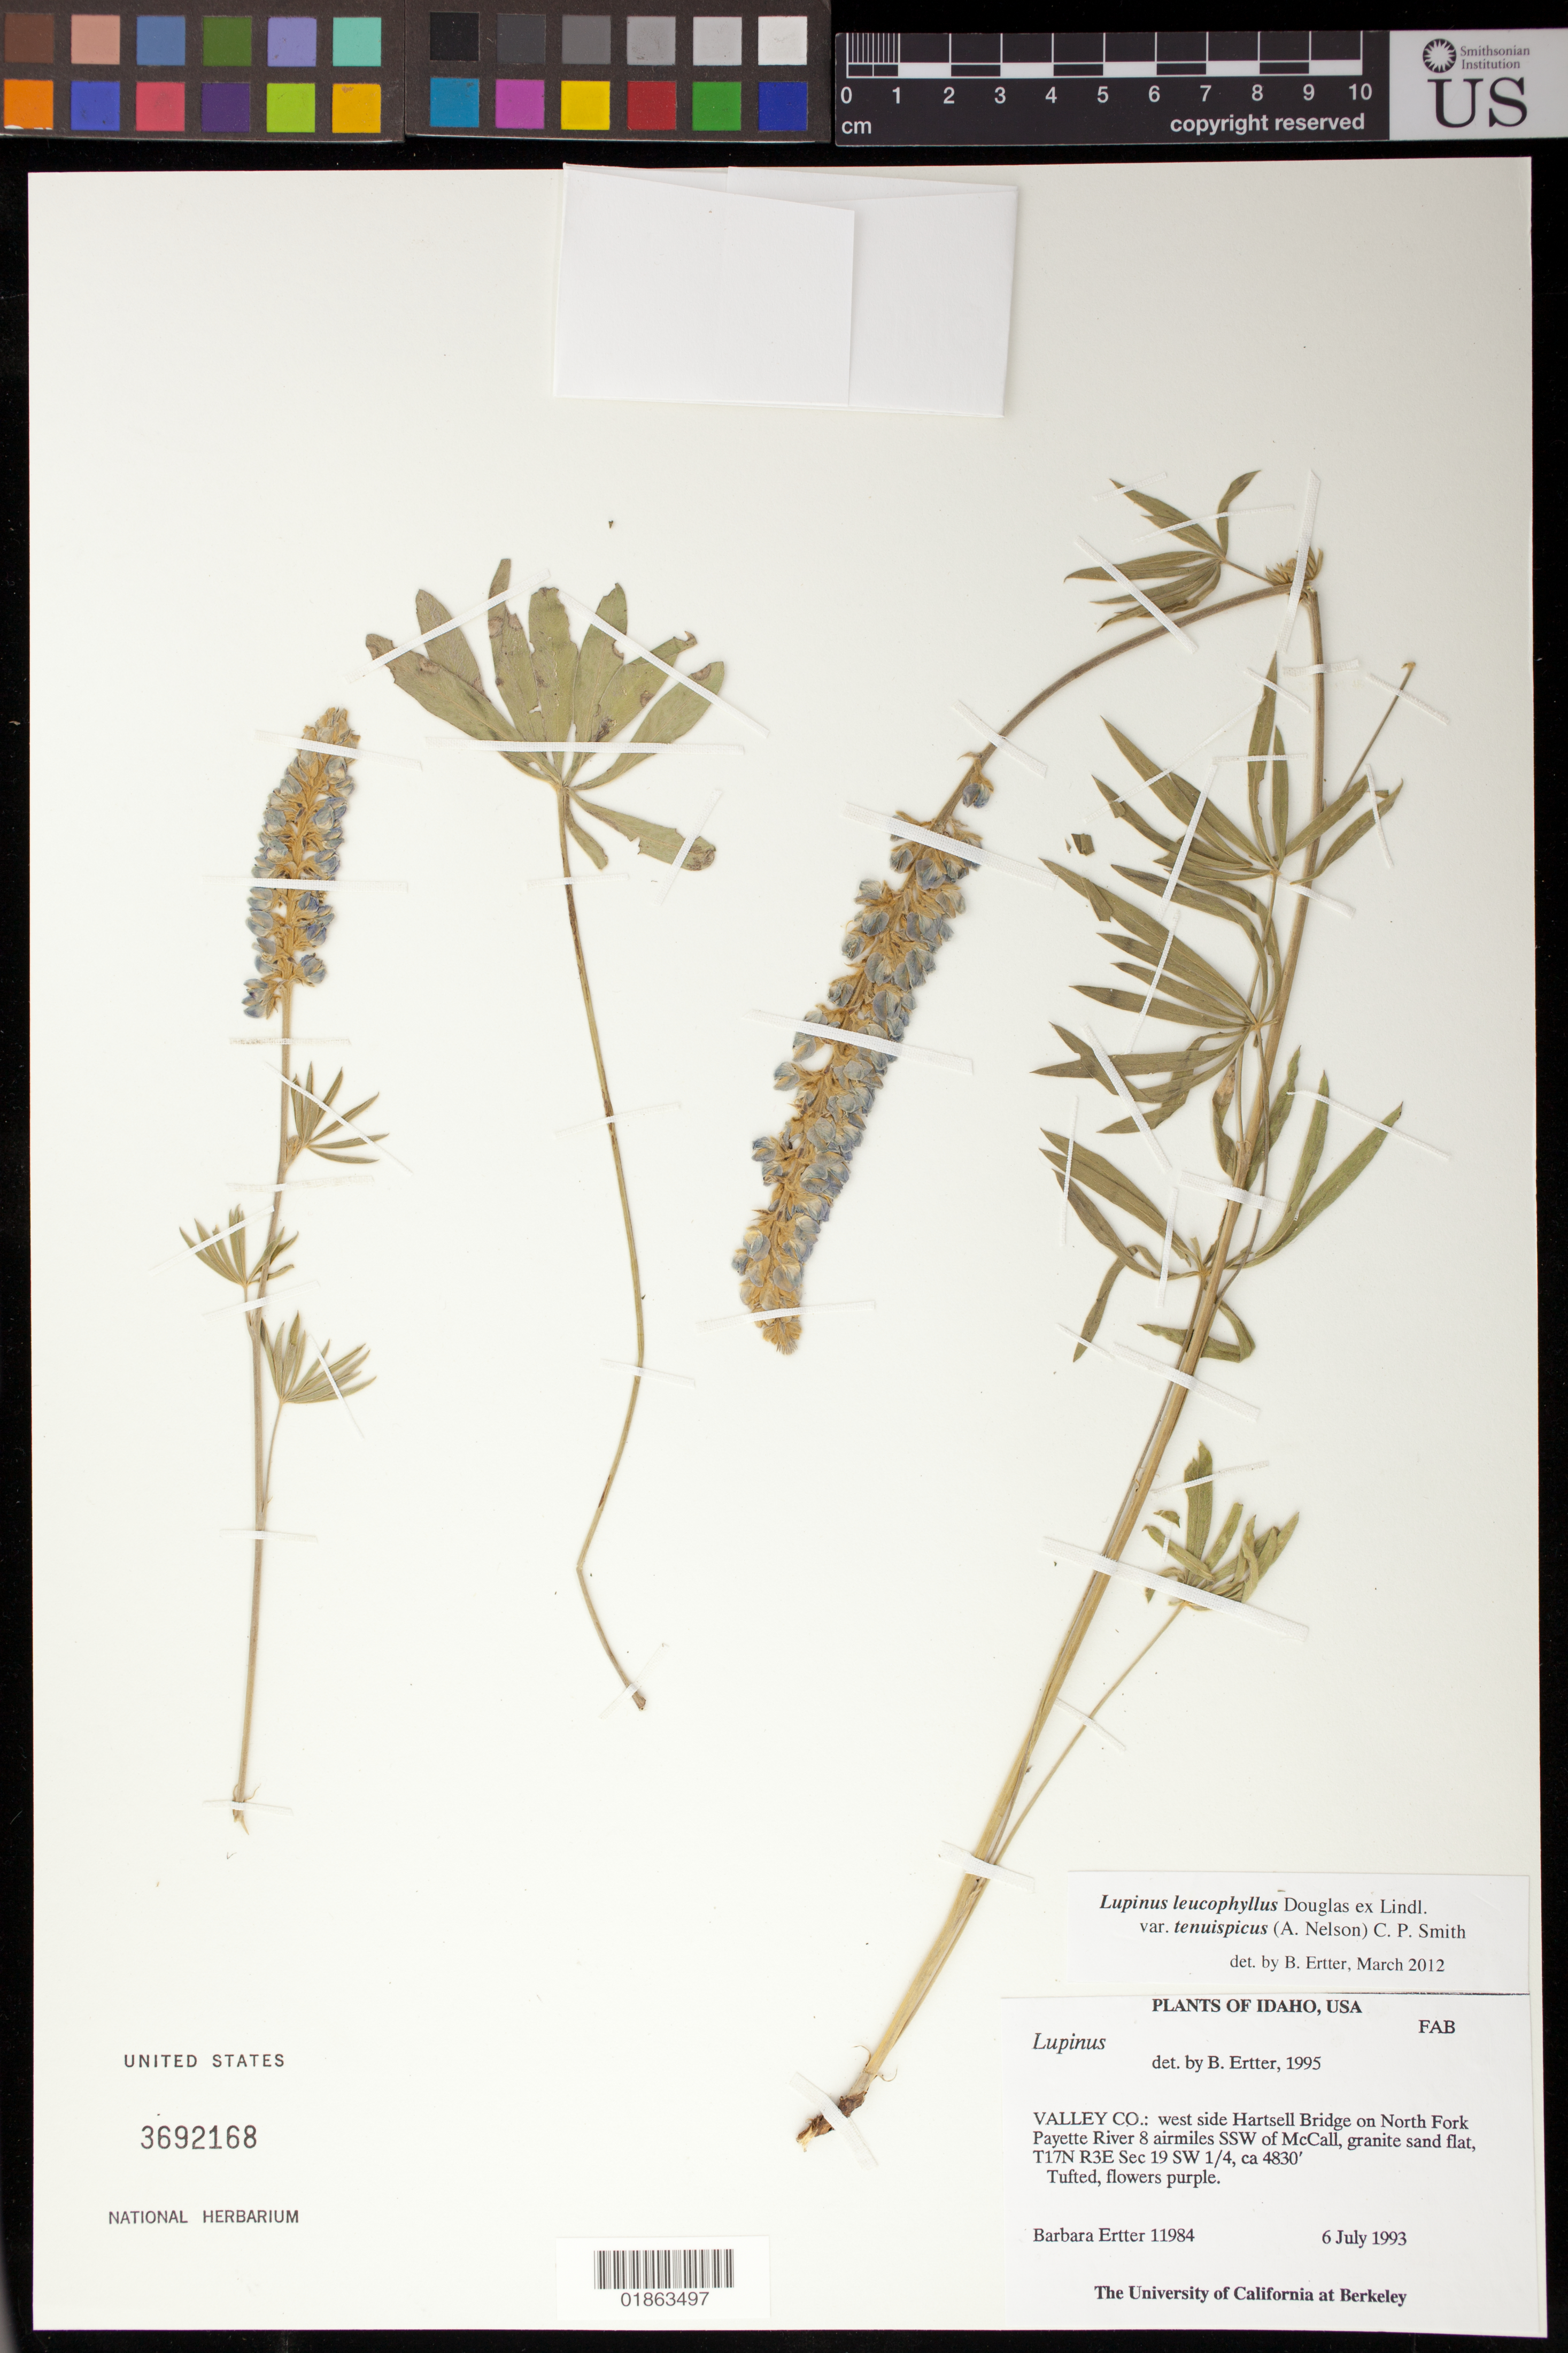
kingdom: Plantae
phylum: Tracheophyta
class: Magnoliopsida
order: Fabales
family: Fabaceae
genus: Lupinus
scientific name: Lupinus leucophyllus var. tenuispicus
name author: (A. Nelson) C.P. Sm.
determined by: Ertter, Barbara J.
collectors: B. Ertter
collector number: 11984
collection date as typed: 6 July 1993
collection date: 1993-07-06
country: United States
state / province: Idaho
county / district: Valley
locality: West side Hartsell Bridge on North Fork Payette River 8 airmiles SSW of McCall, T17N R3E Sec 19 SW 1/4.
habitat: granite sand flat.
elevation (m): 1472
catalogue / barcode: US 3692168